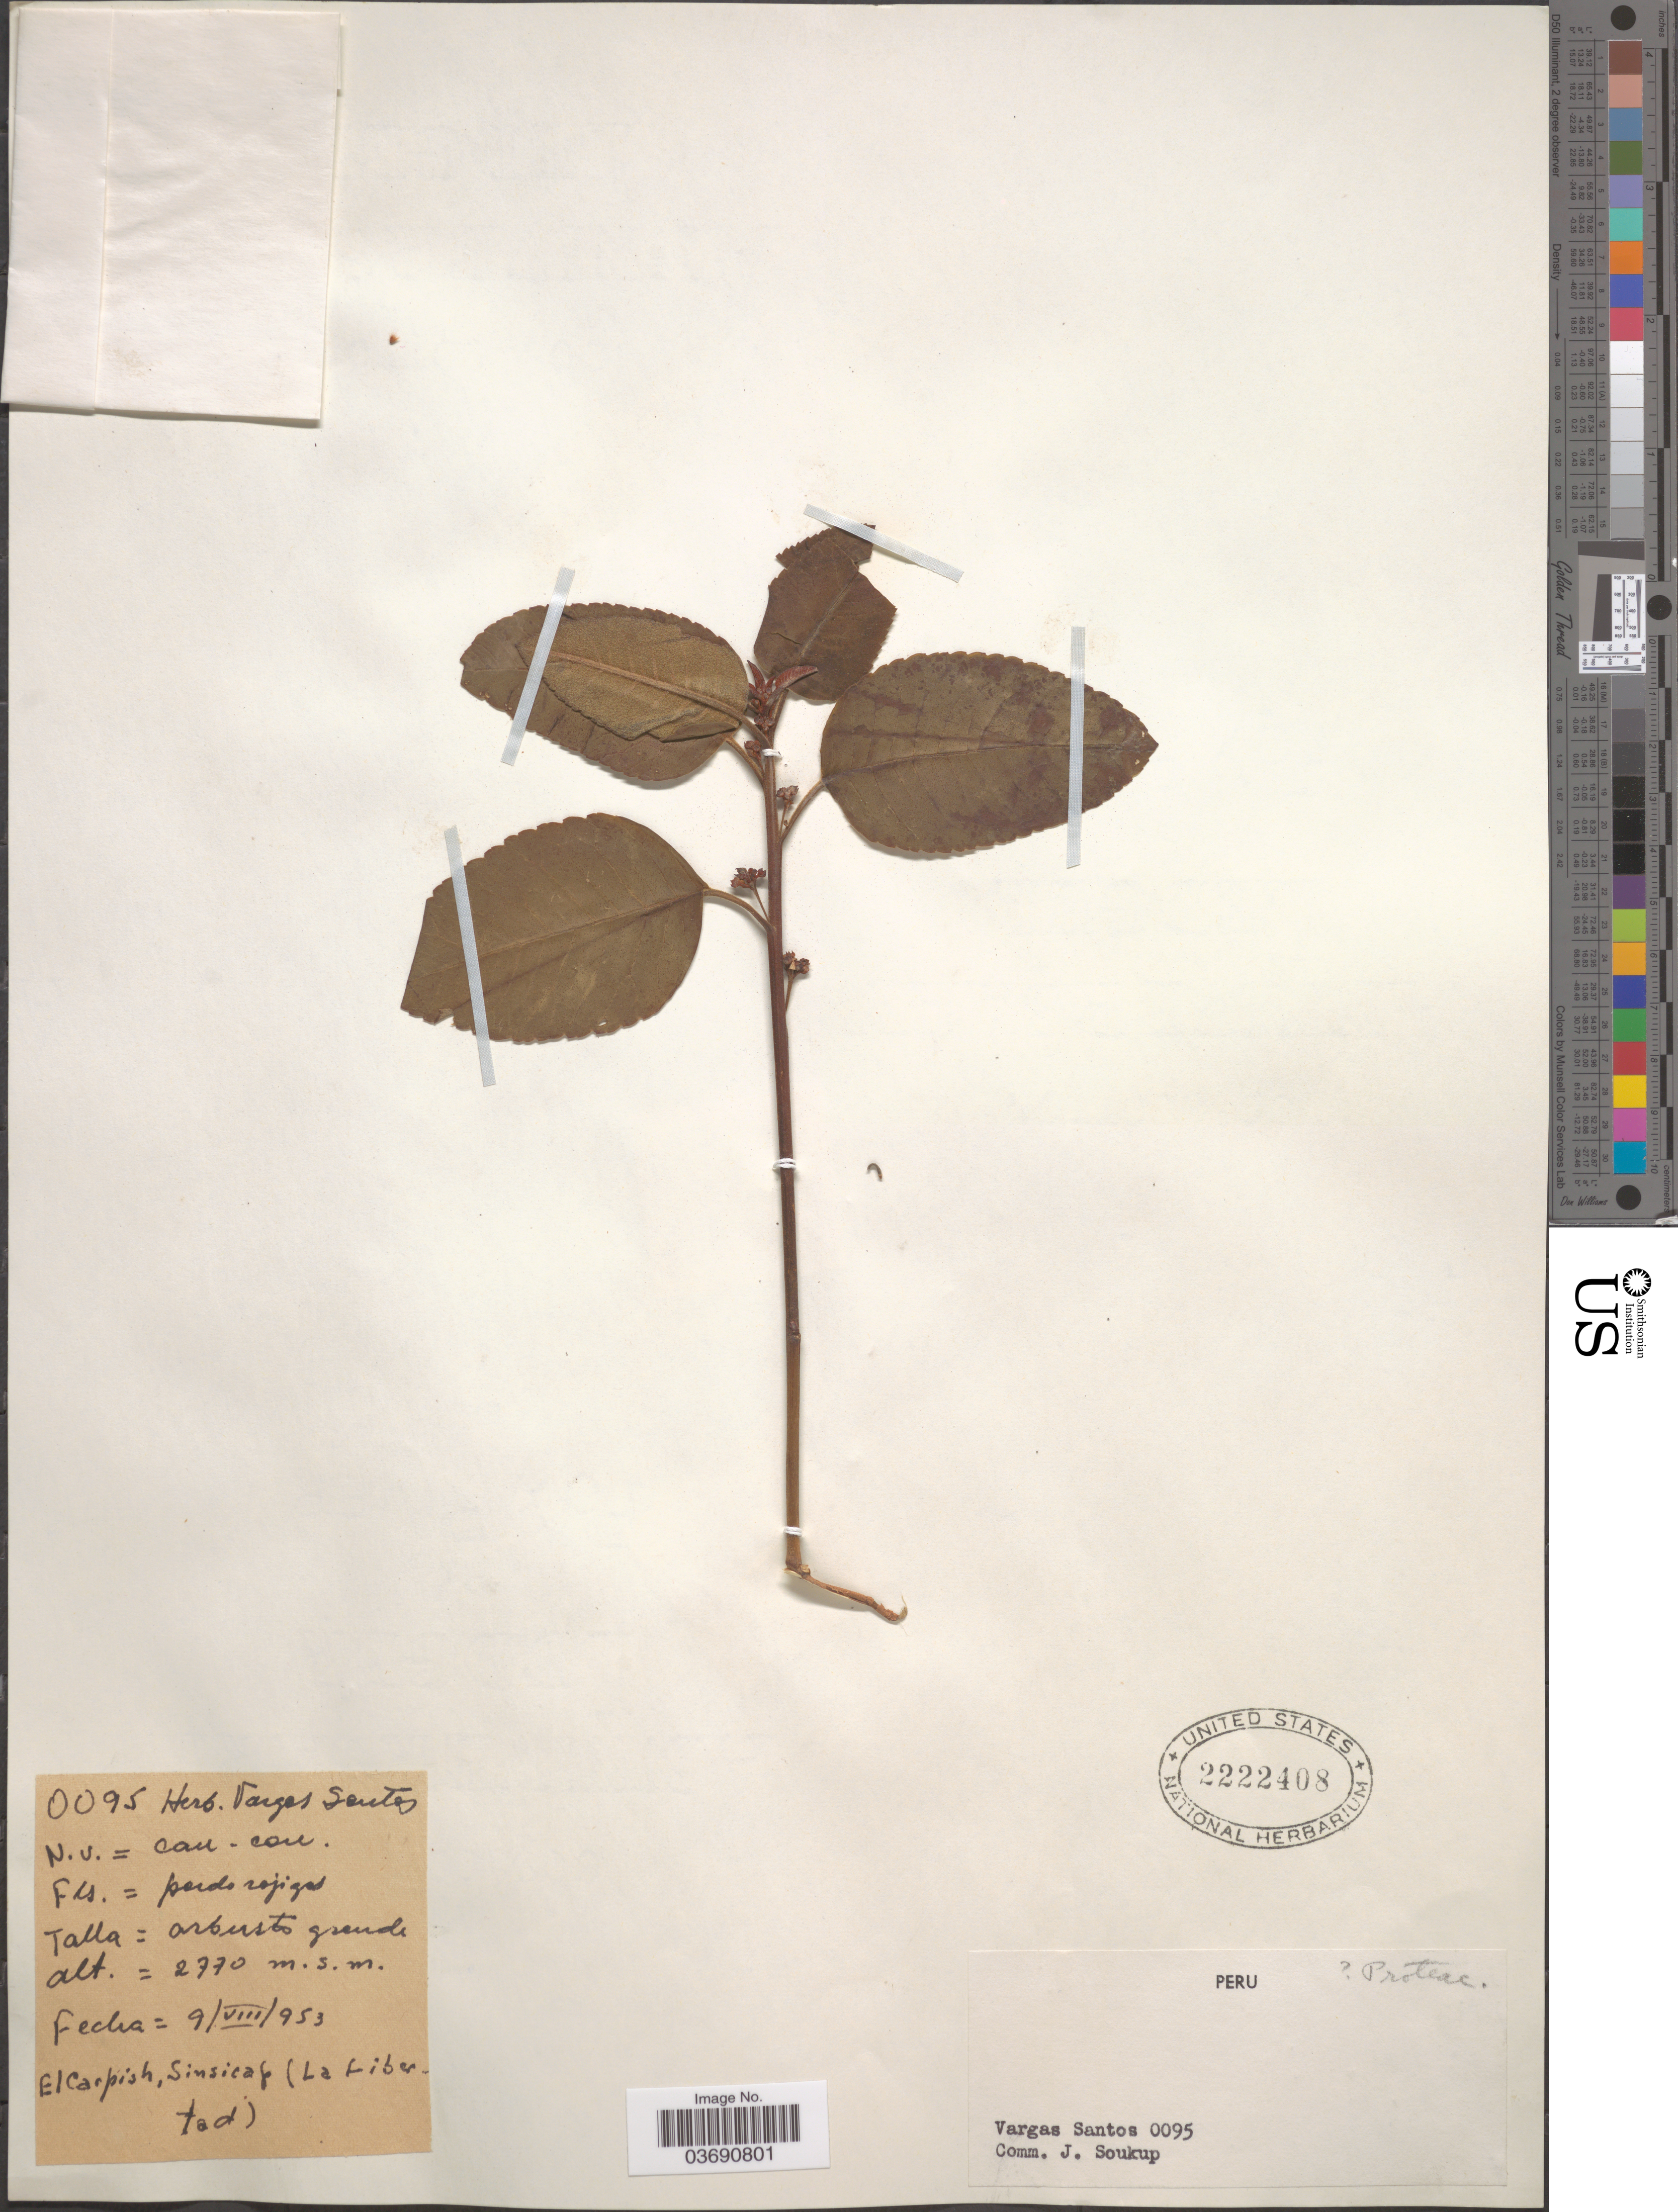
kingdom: Plantae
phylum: Tracheophyta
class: Magnoliopsida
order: Proteales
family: Proteaceae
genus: Lomatia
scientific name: Lomatia hirsuta subsp. hirsuta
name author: (Lam.) Diels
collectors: V. Santos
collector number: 0095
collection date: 1953-08-09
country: Peru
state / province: La Libertad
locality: El Carpish, Sinsicap.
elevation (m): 2770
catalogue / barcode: US 2222408